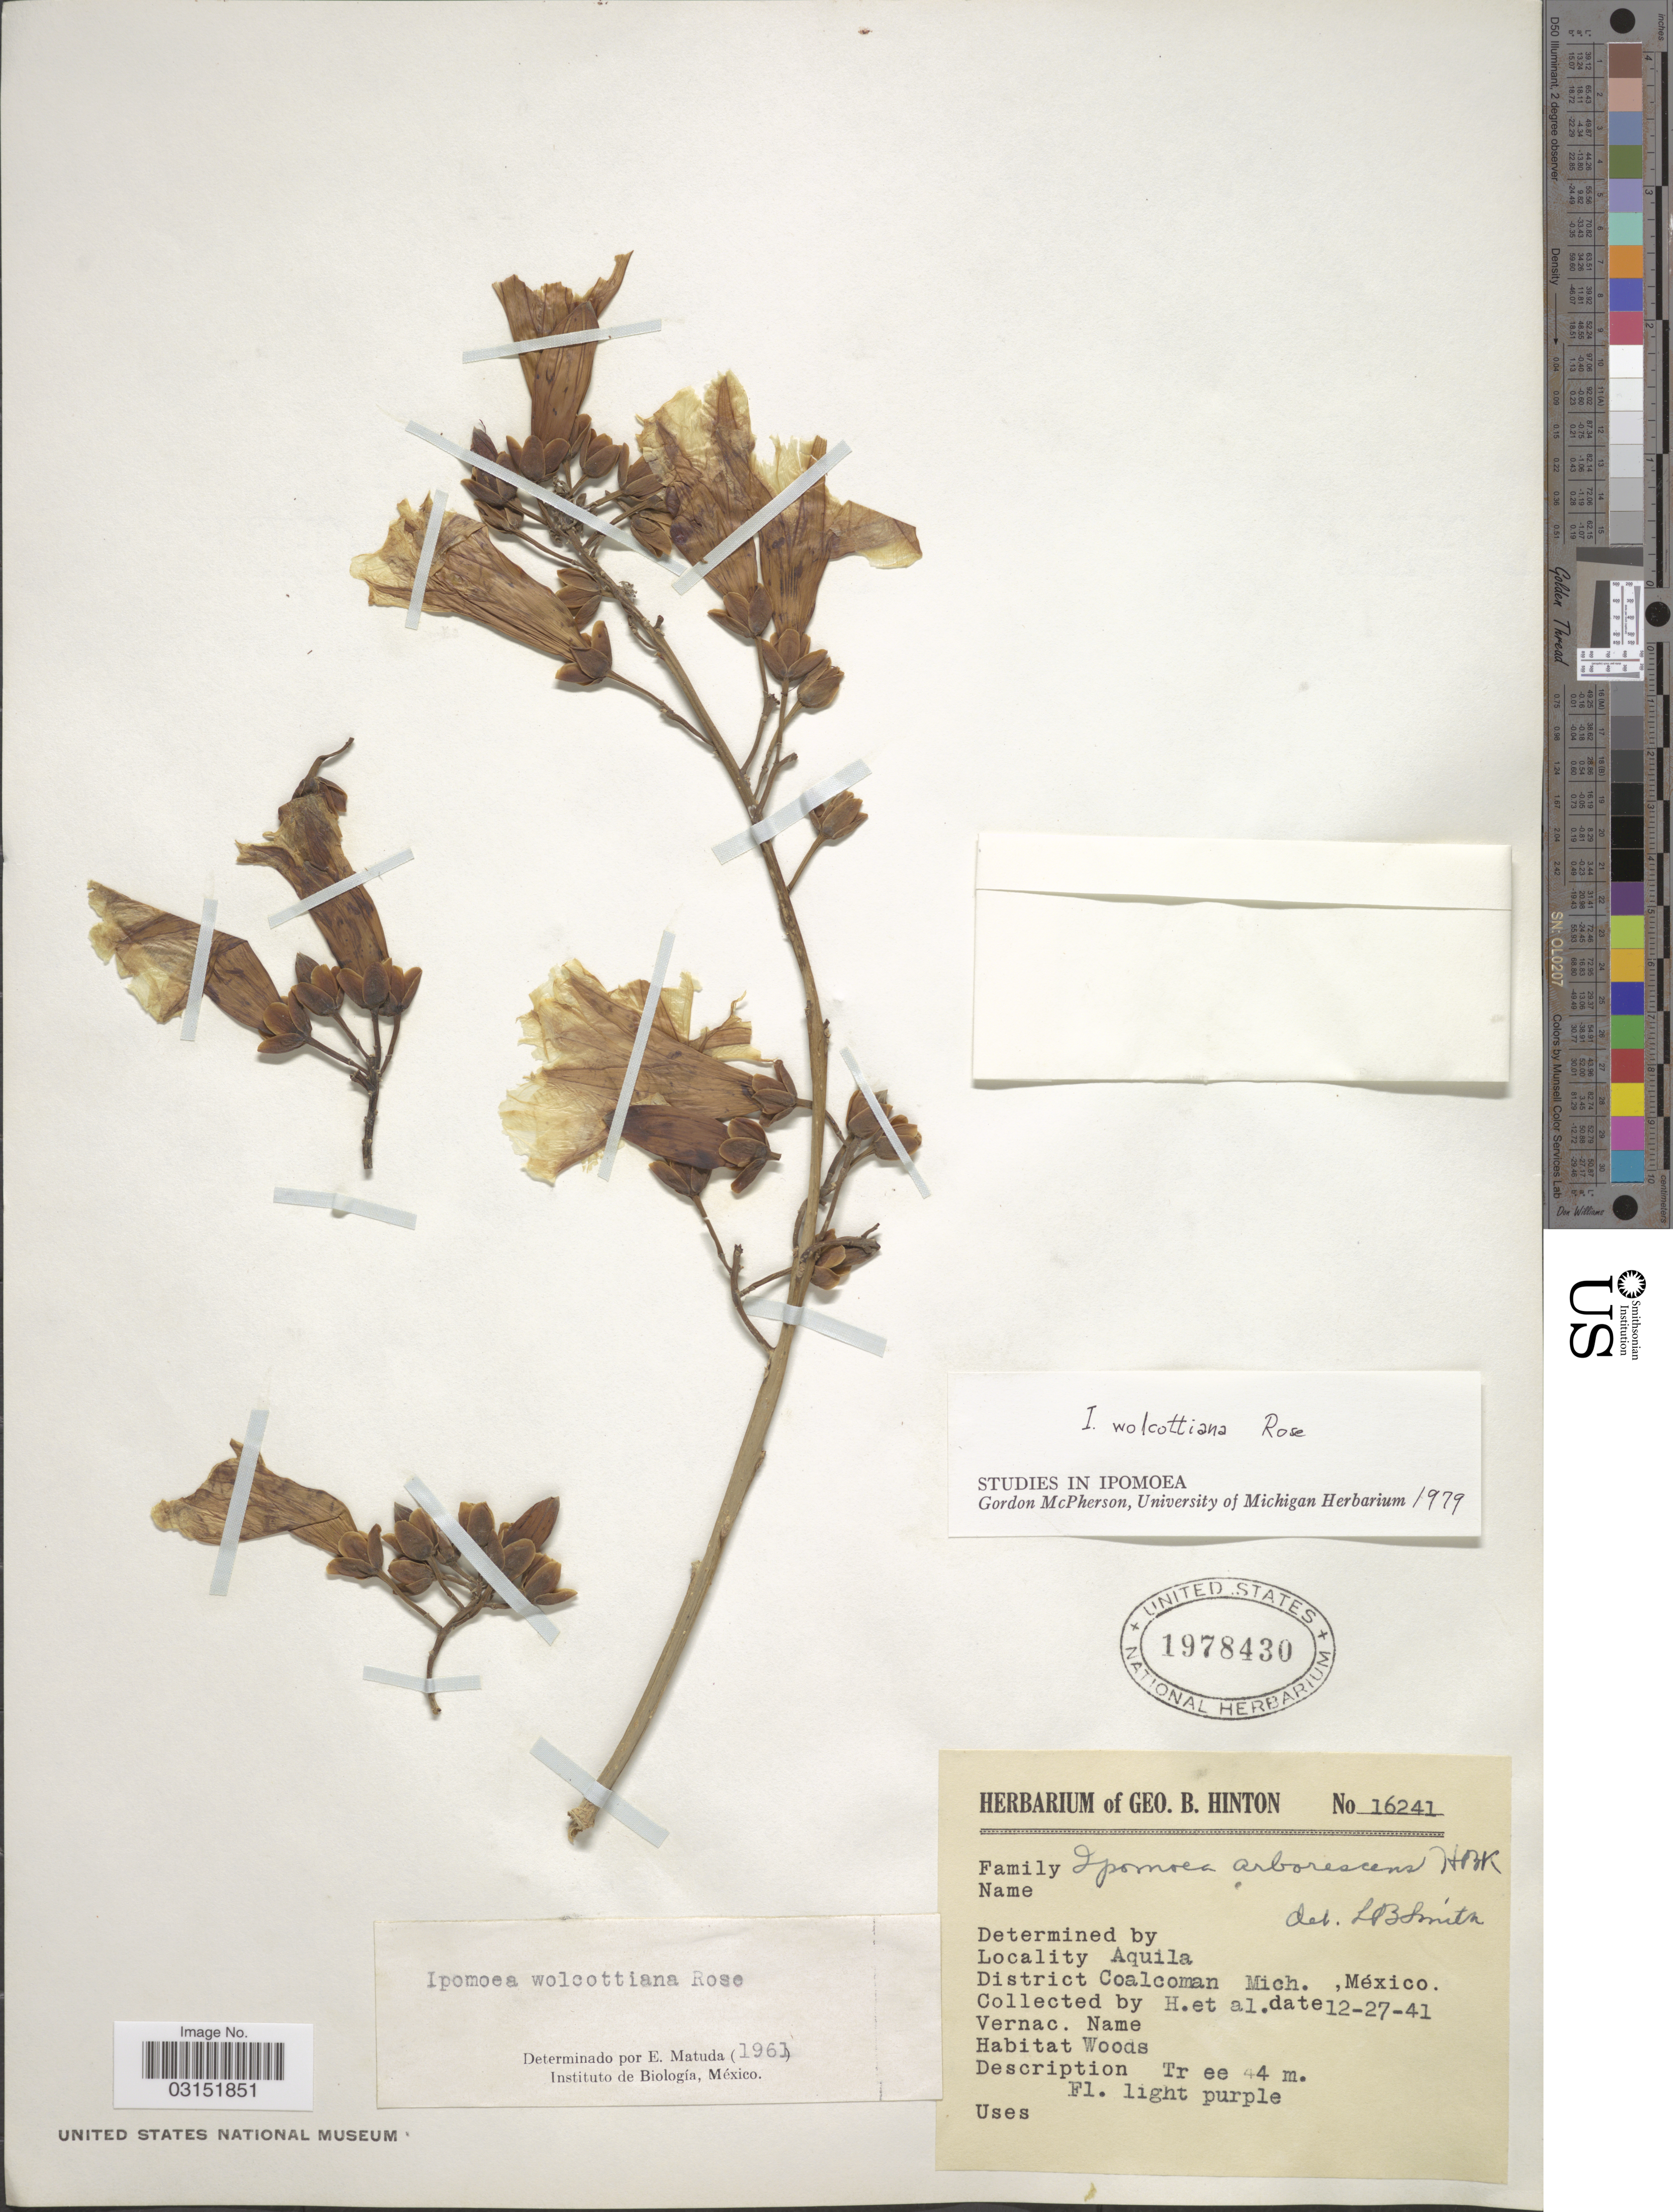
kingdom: Plantae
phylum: Tracheophyta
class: Magnoliopsida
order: Solanales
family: Convolvulaceae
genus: Ipomoea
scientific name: Ipomoea wolcottiana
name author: Rose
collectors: G. B. Hinton & et al.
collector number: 16241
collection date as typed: Transcribed d/m/y: 27/12/41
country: Mexico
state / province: Michoacán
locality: Aquila, District Coalcoman.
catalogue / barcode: US 1978430